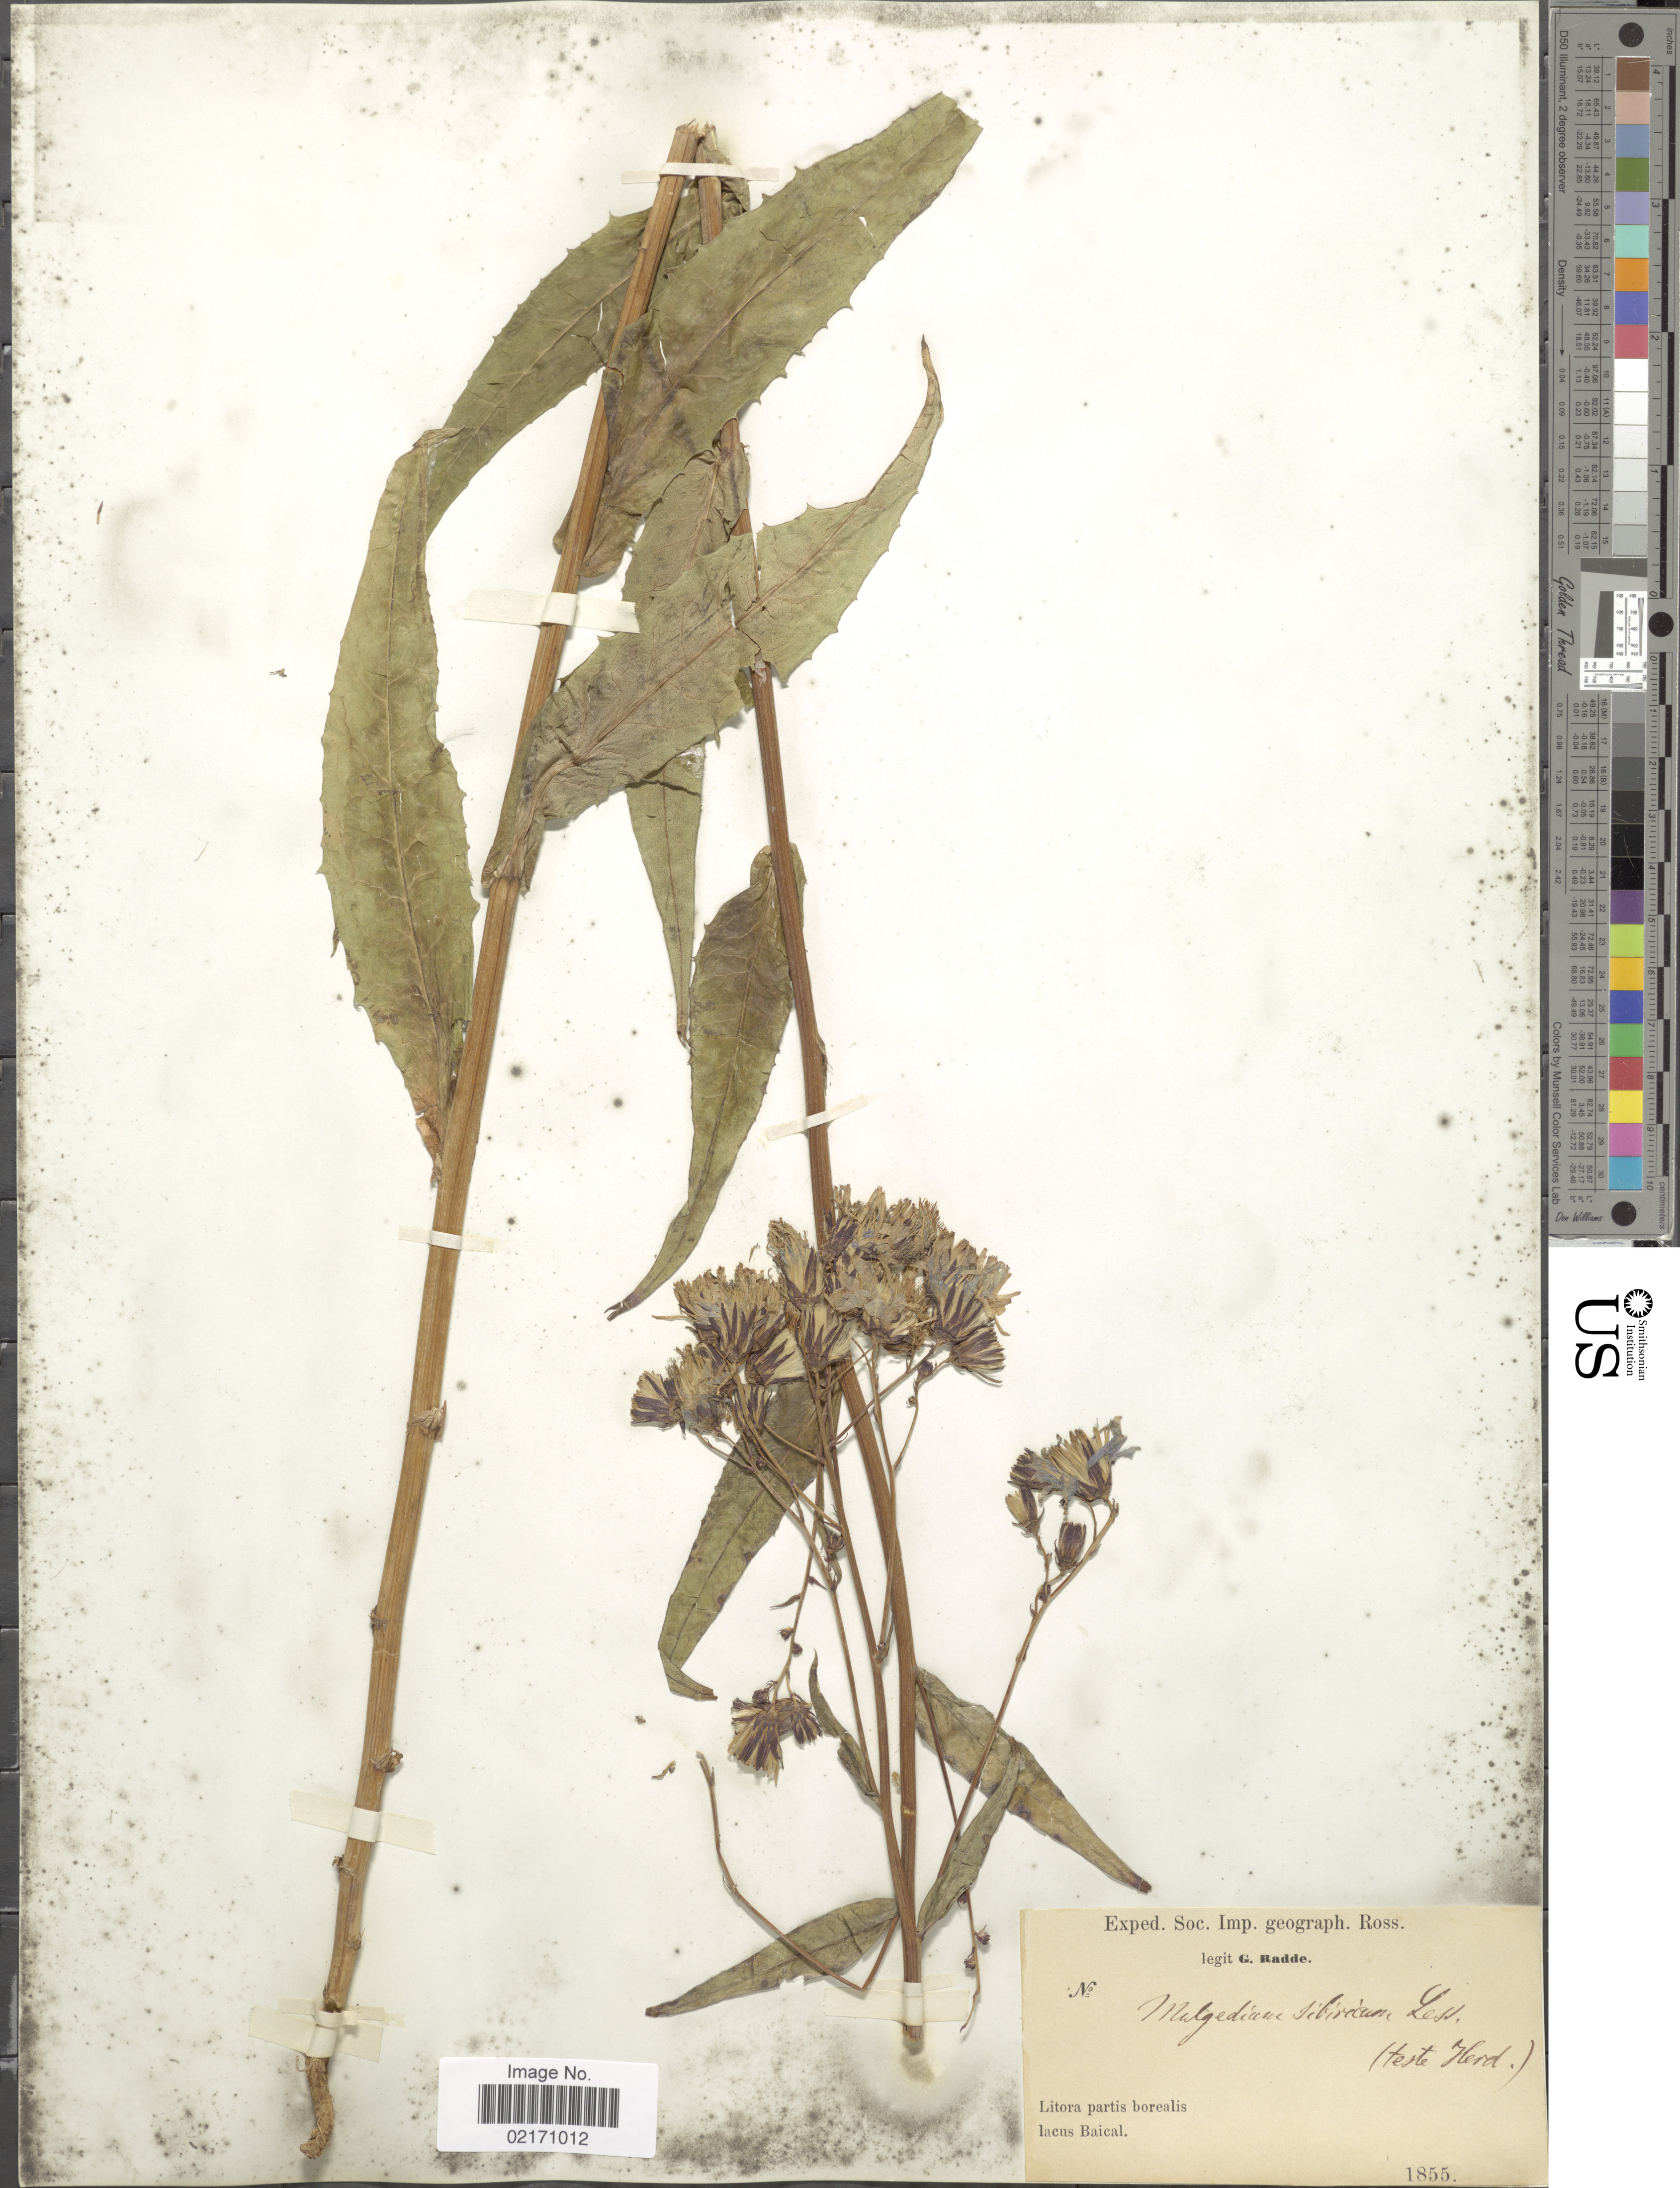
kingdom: Plantae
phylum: Tracheophyta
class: Magnoliopsida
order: Asterales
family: Asteraceae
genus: Mulgedium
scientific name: Mulgedium sibiricum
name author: (L.) Less.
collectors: G. F. R. J. von Radde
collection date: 1855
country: Russian Federation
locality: Baical